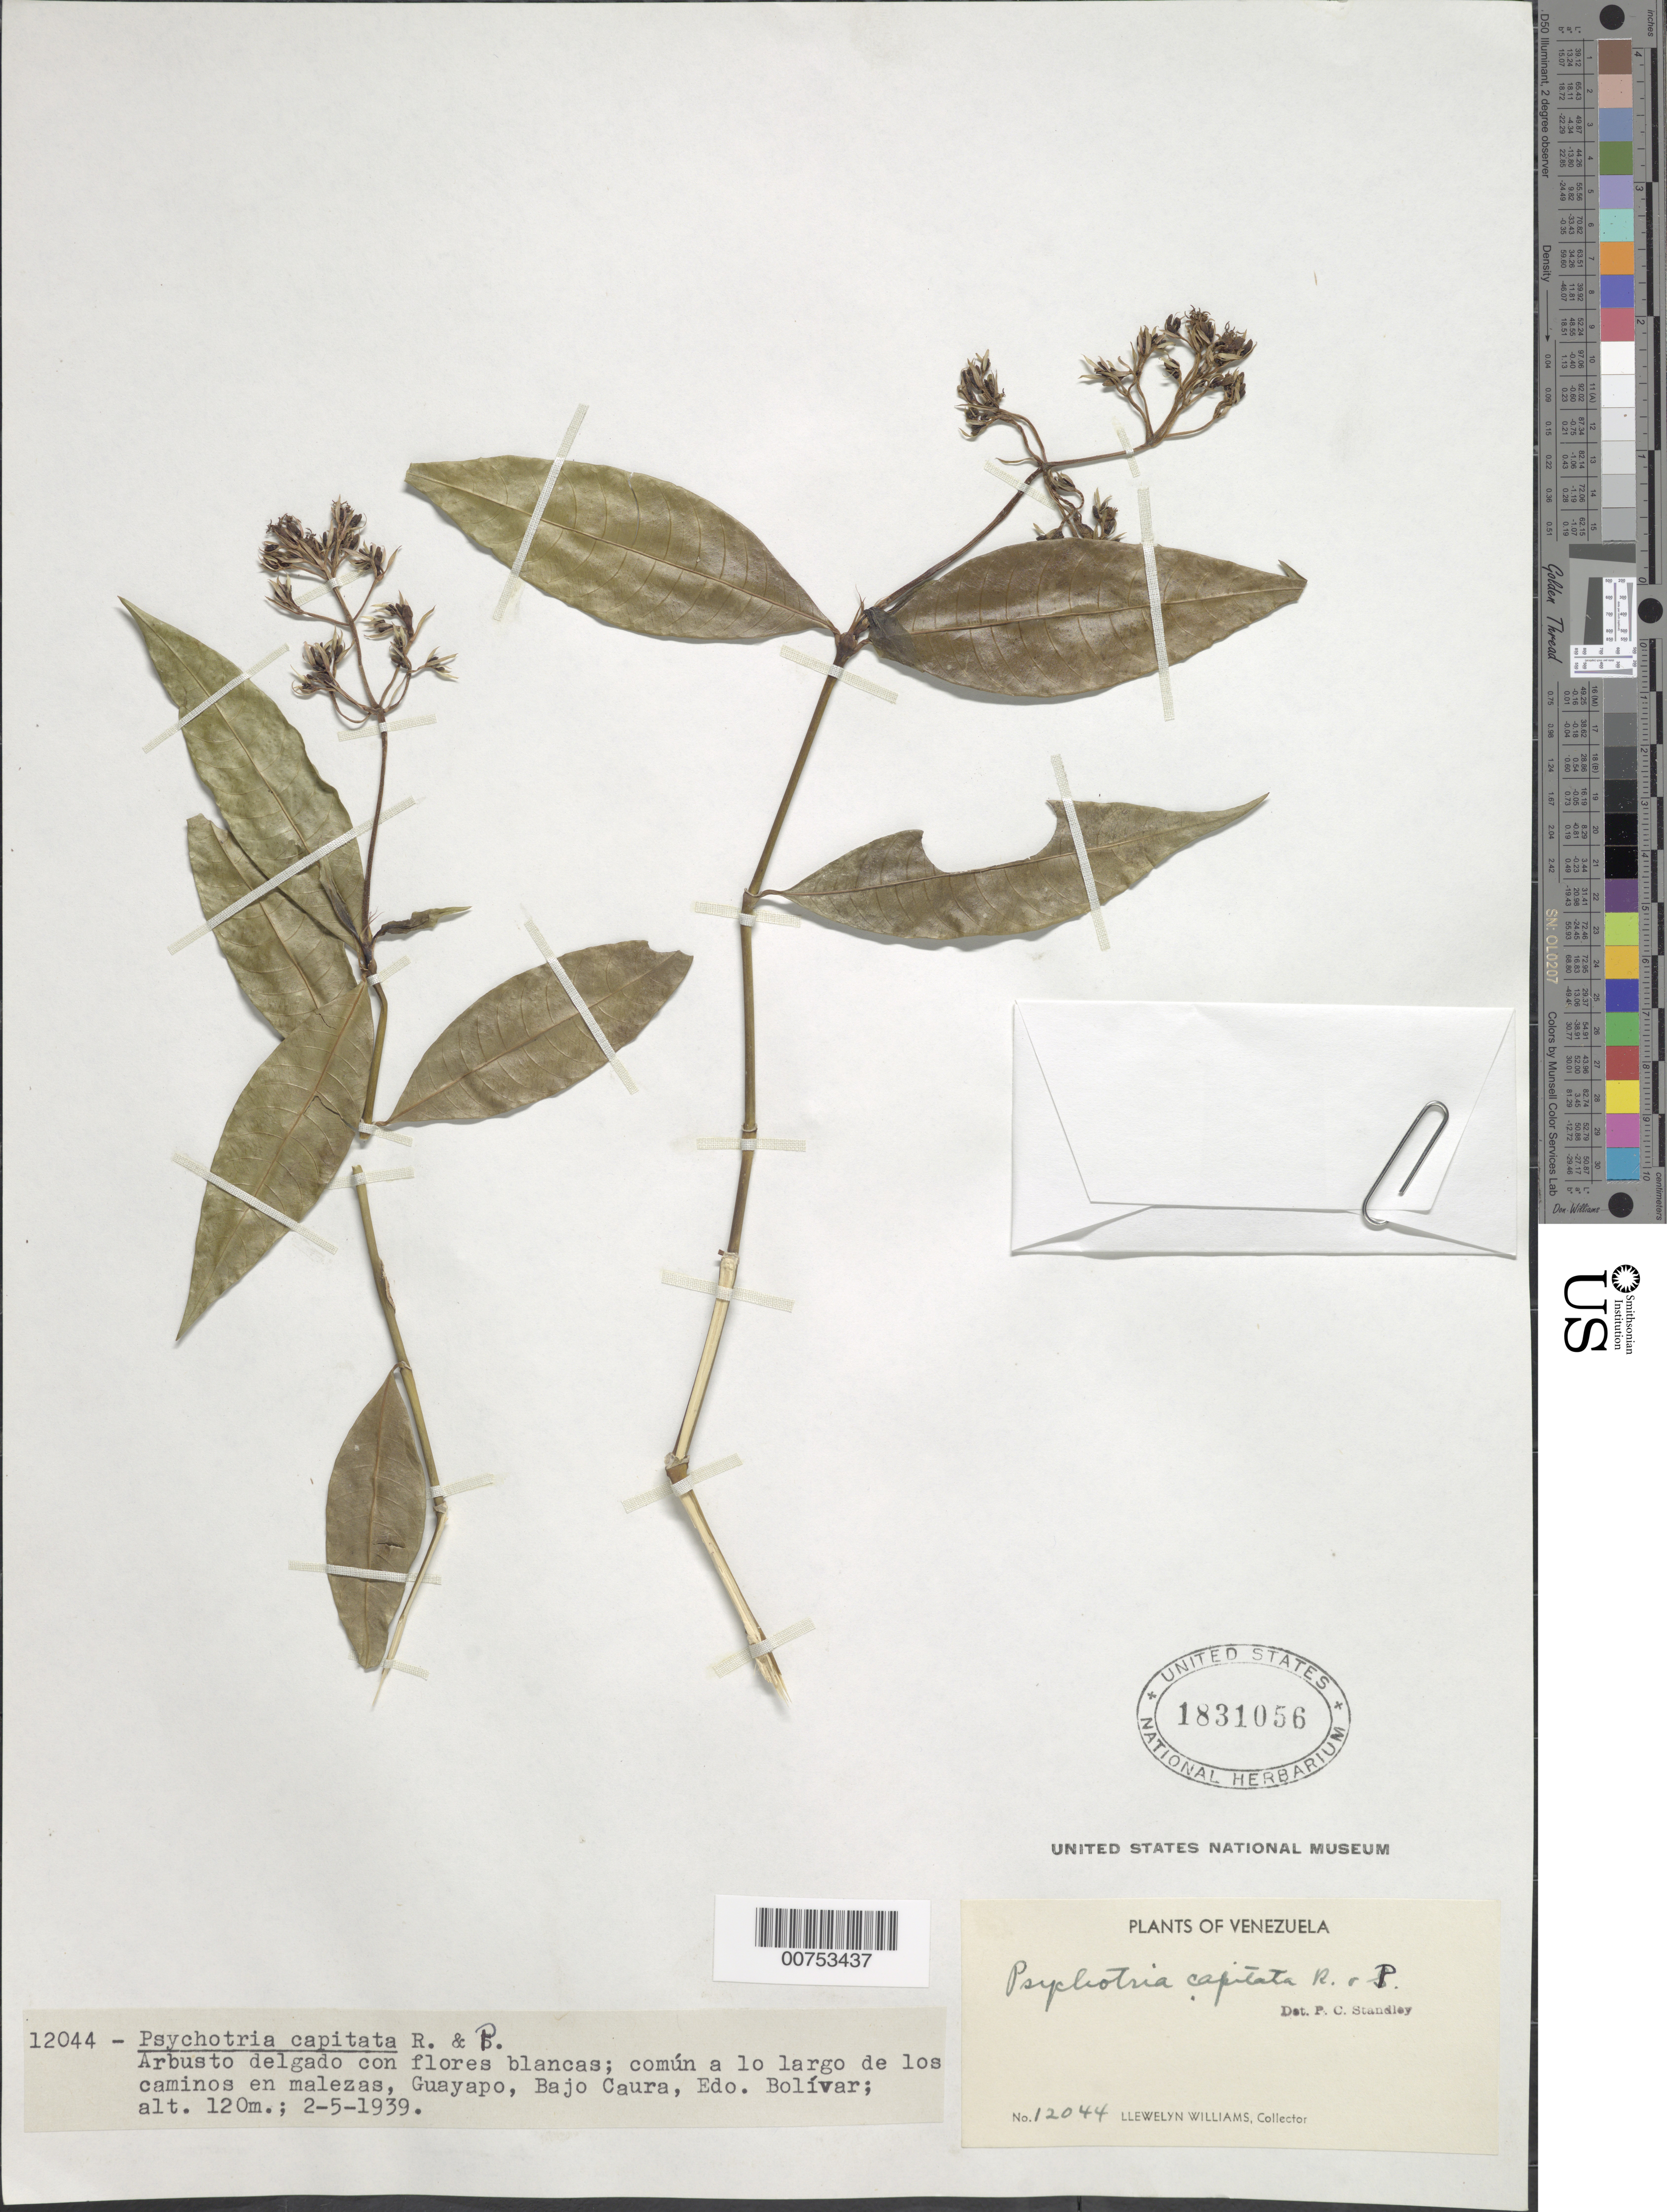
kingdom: Plantae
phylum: Tracheophyta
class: Magnoliopsida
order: Gentianales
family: Rubiaceae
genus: Psychotria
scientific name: Psychotria capitata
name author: Ruiz & Pav.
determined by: Standley, Paul C.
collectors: Ll. Williams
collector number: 12044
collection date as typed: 2-May-39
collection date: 1939-05-02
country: Venezuela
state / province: Bolívar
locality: Guayapo, Bajo Caura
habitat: A lo largo de los caminos en malezas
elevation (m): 120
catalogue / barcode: US 1831056